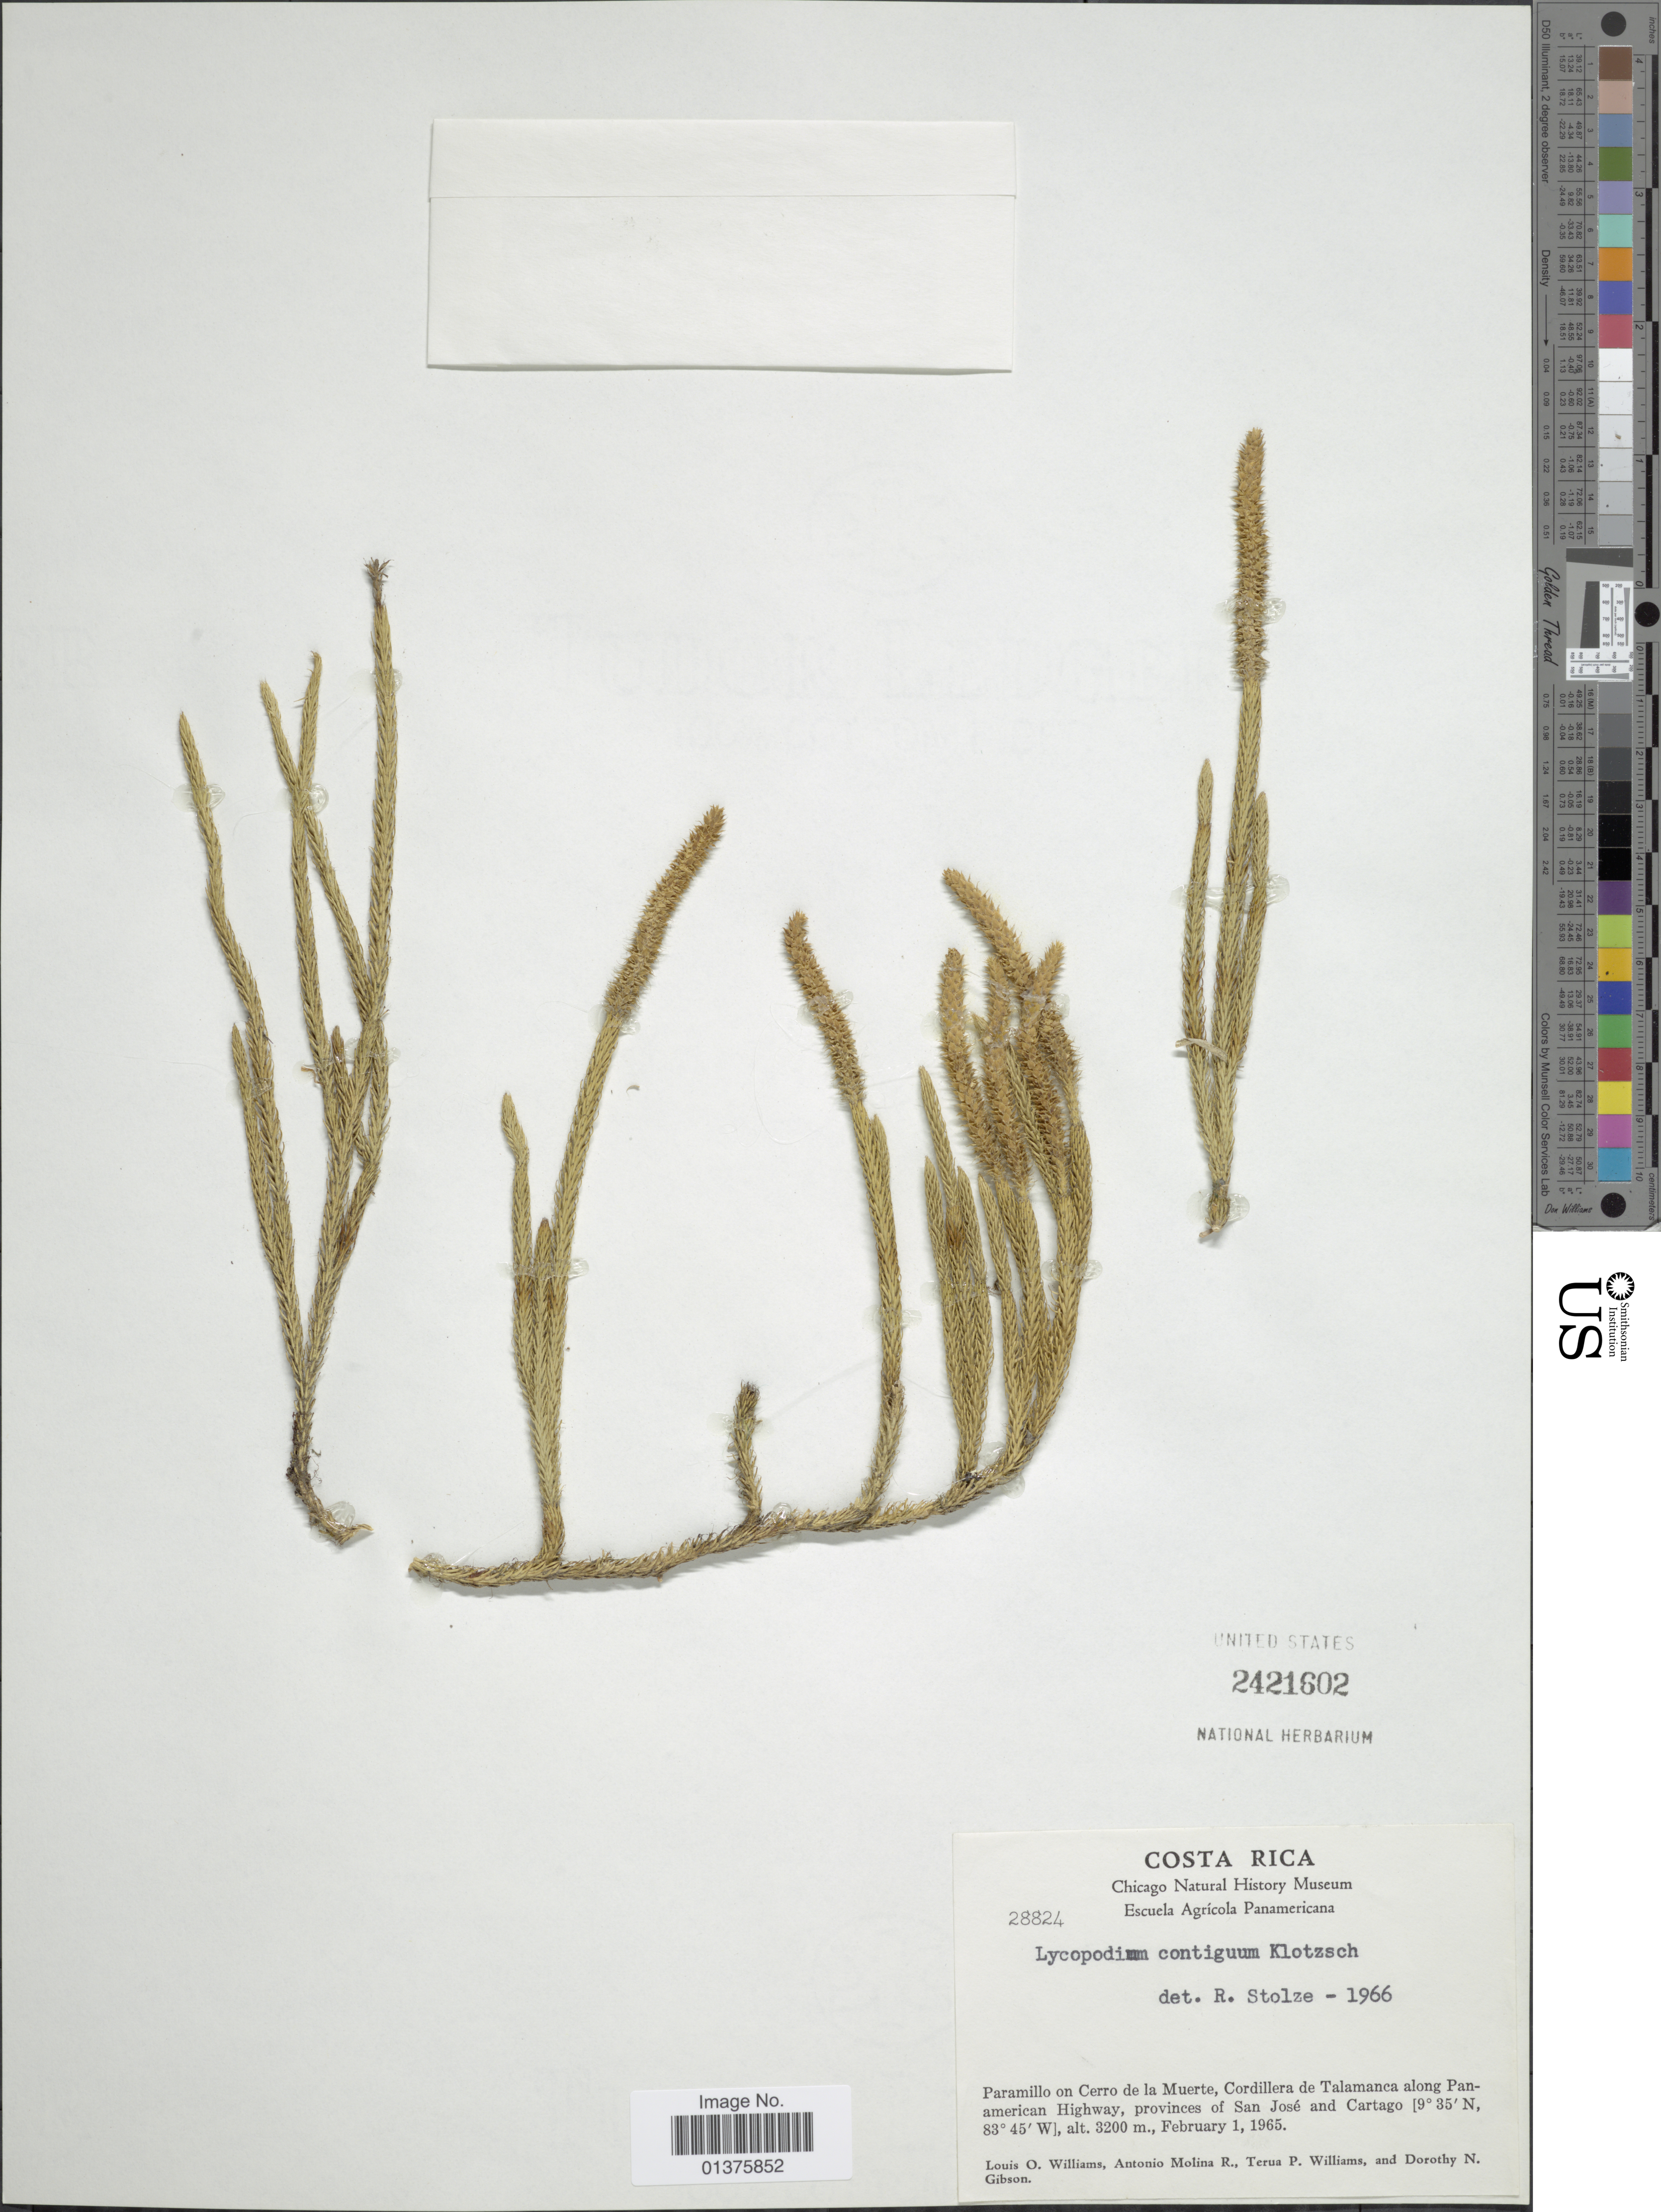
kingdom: Plantae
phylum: Tracheophyta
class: Lycopodiopsida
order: Lycopodiales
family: Lycopodiaceae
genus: Lycopodium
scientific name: Lycopodium clavatum subsp. contiguum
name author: (Klotzsch) B. Øllg.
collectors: L. O. Williams, A. Molina R., T. P. Williams & D. N. Gibson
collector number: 28824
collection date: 1965-02-01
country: Costa Rica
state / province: Cartago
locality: Paramillo on Cerro de la Muerte, Cordillera de Talamanca along Pan american Highway, provinces of San José and Cartago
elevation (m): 3200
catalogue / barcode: US 2421602